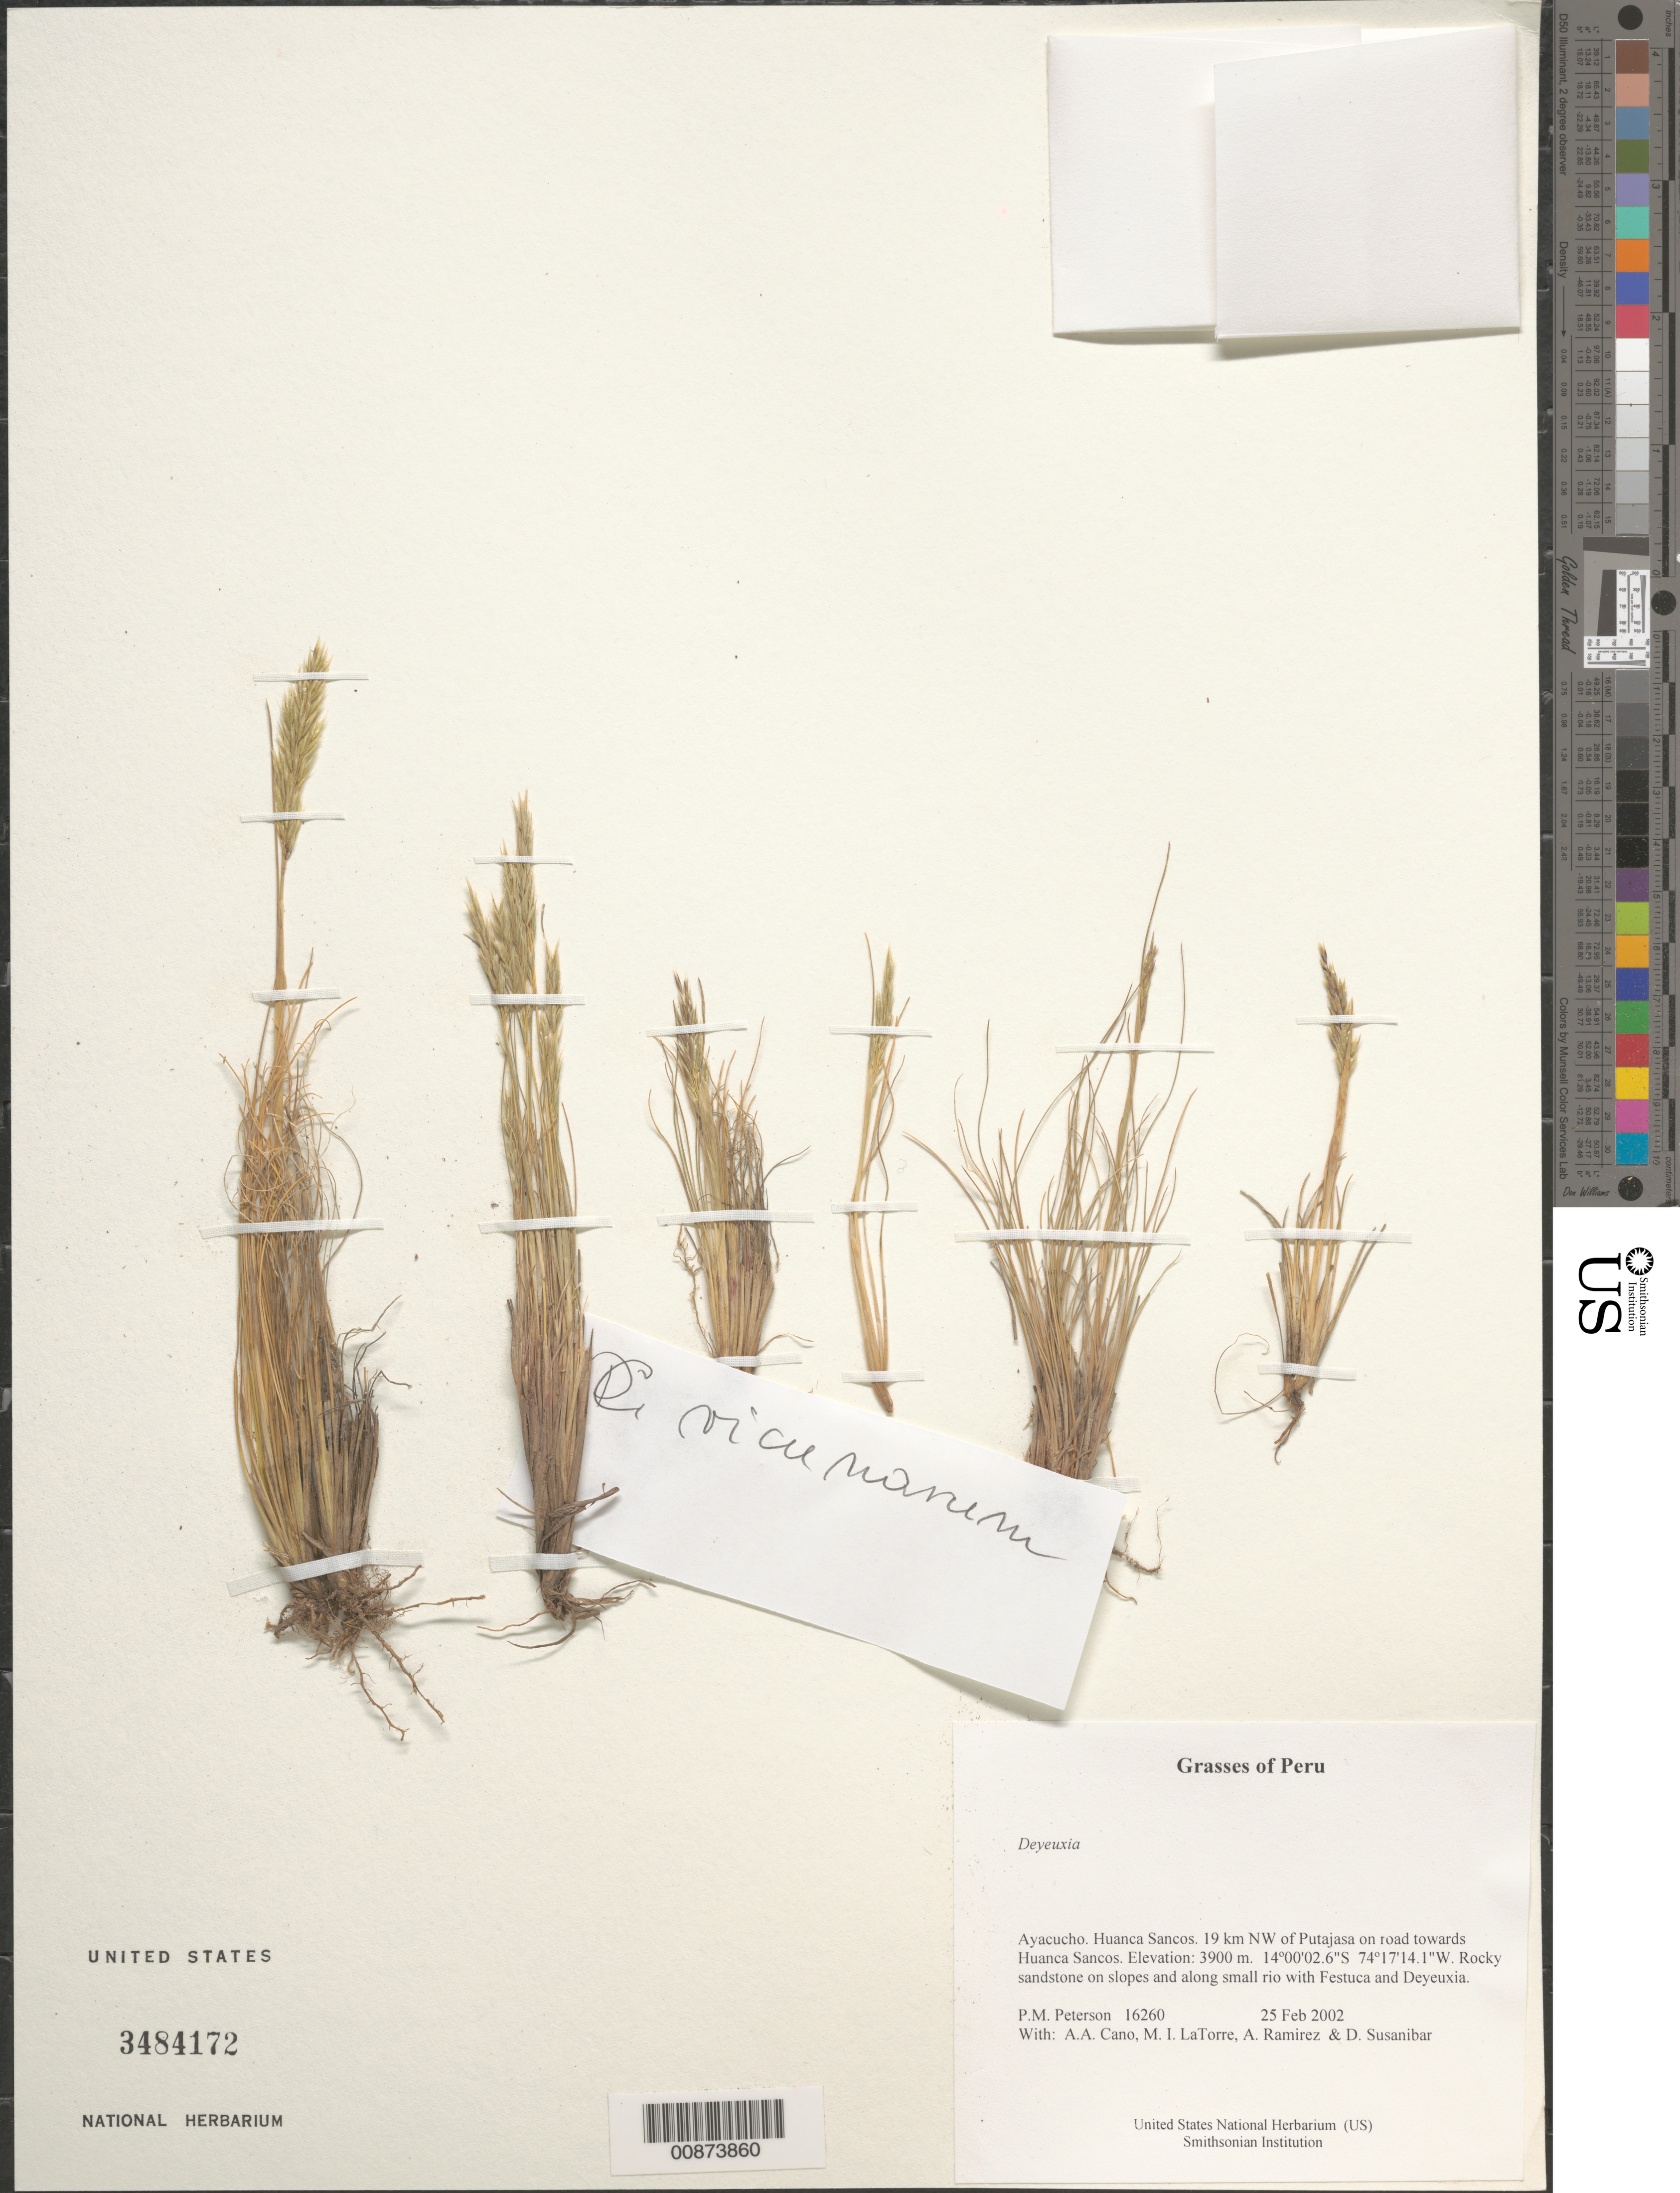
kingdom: Plantae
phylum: Tracheophyta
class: Liliopsida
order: Poales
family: Poaceae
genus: Calamagrostis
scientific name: Calamagrostis sp.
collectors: P. M. Peterson, A. Cano, M. I. La Torre, A. Ramírez & D. Susanibar Cruz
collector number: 16260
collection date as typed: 25 Feb 2002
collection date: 2002-02-25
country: Peru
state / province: Ayacucho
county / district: Huanca Sancos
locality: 19 km NW of Putajasa on road towards Huanca Sancos.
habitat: Rocky sandstone on slopes and along small rio with ~Festuca and Deyeuxia~.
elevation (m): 3900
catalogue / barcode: US 3484172